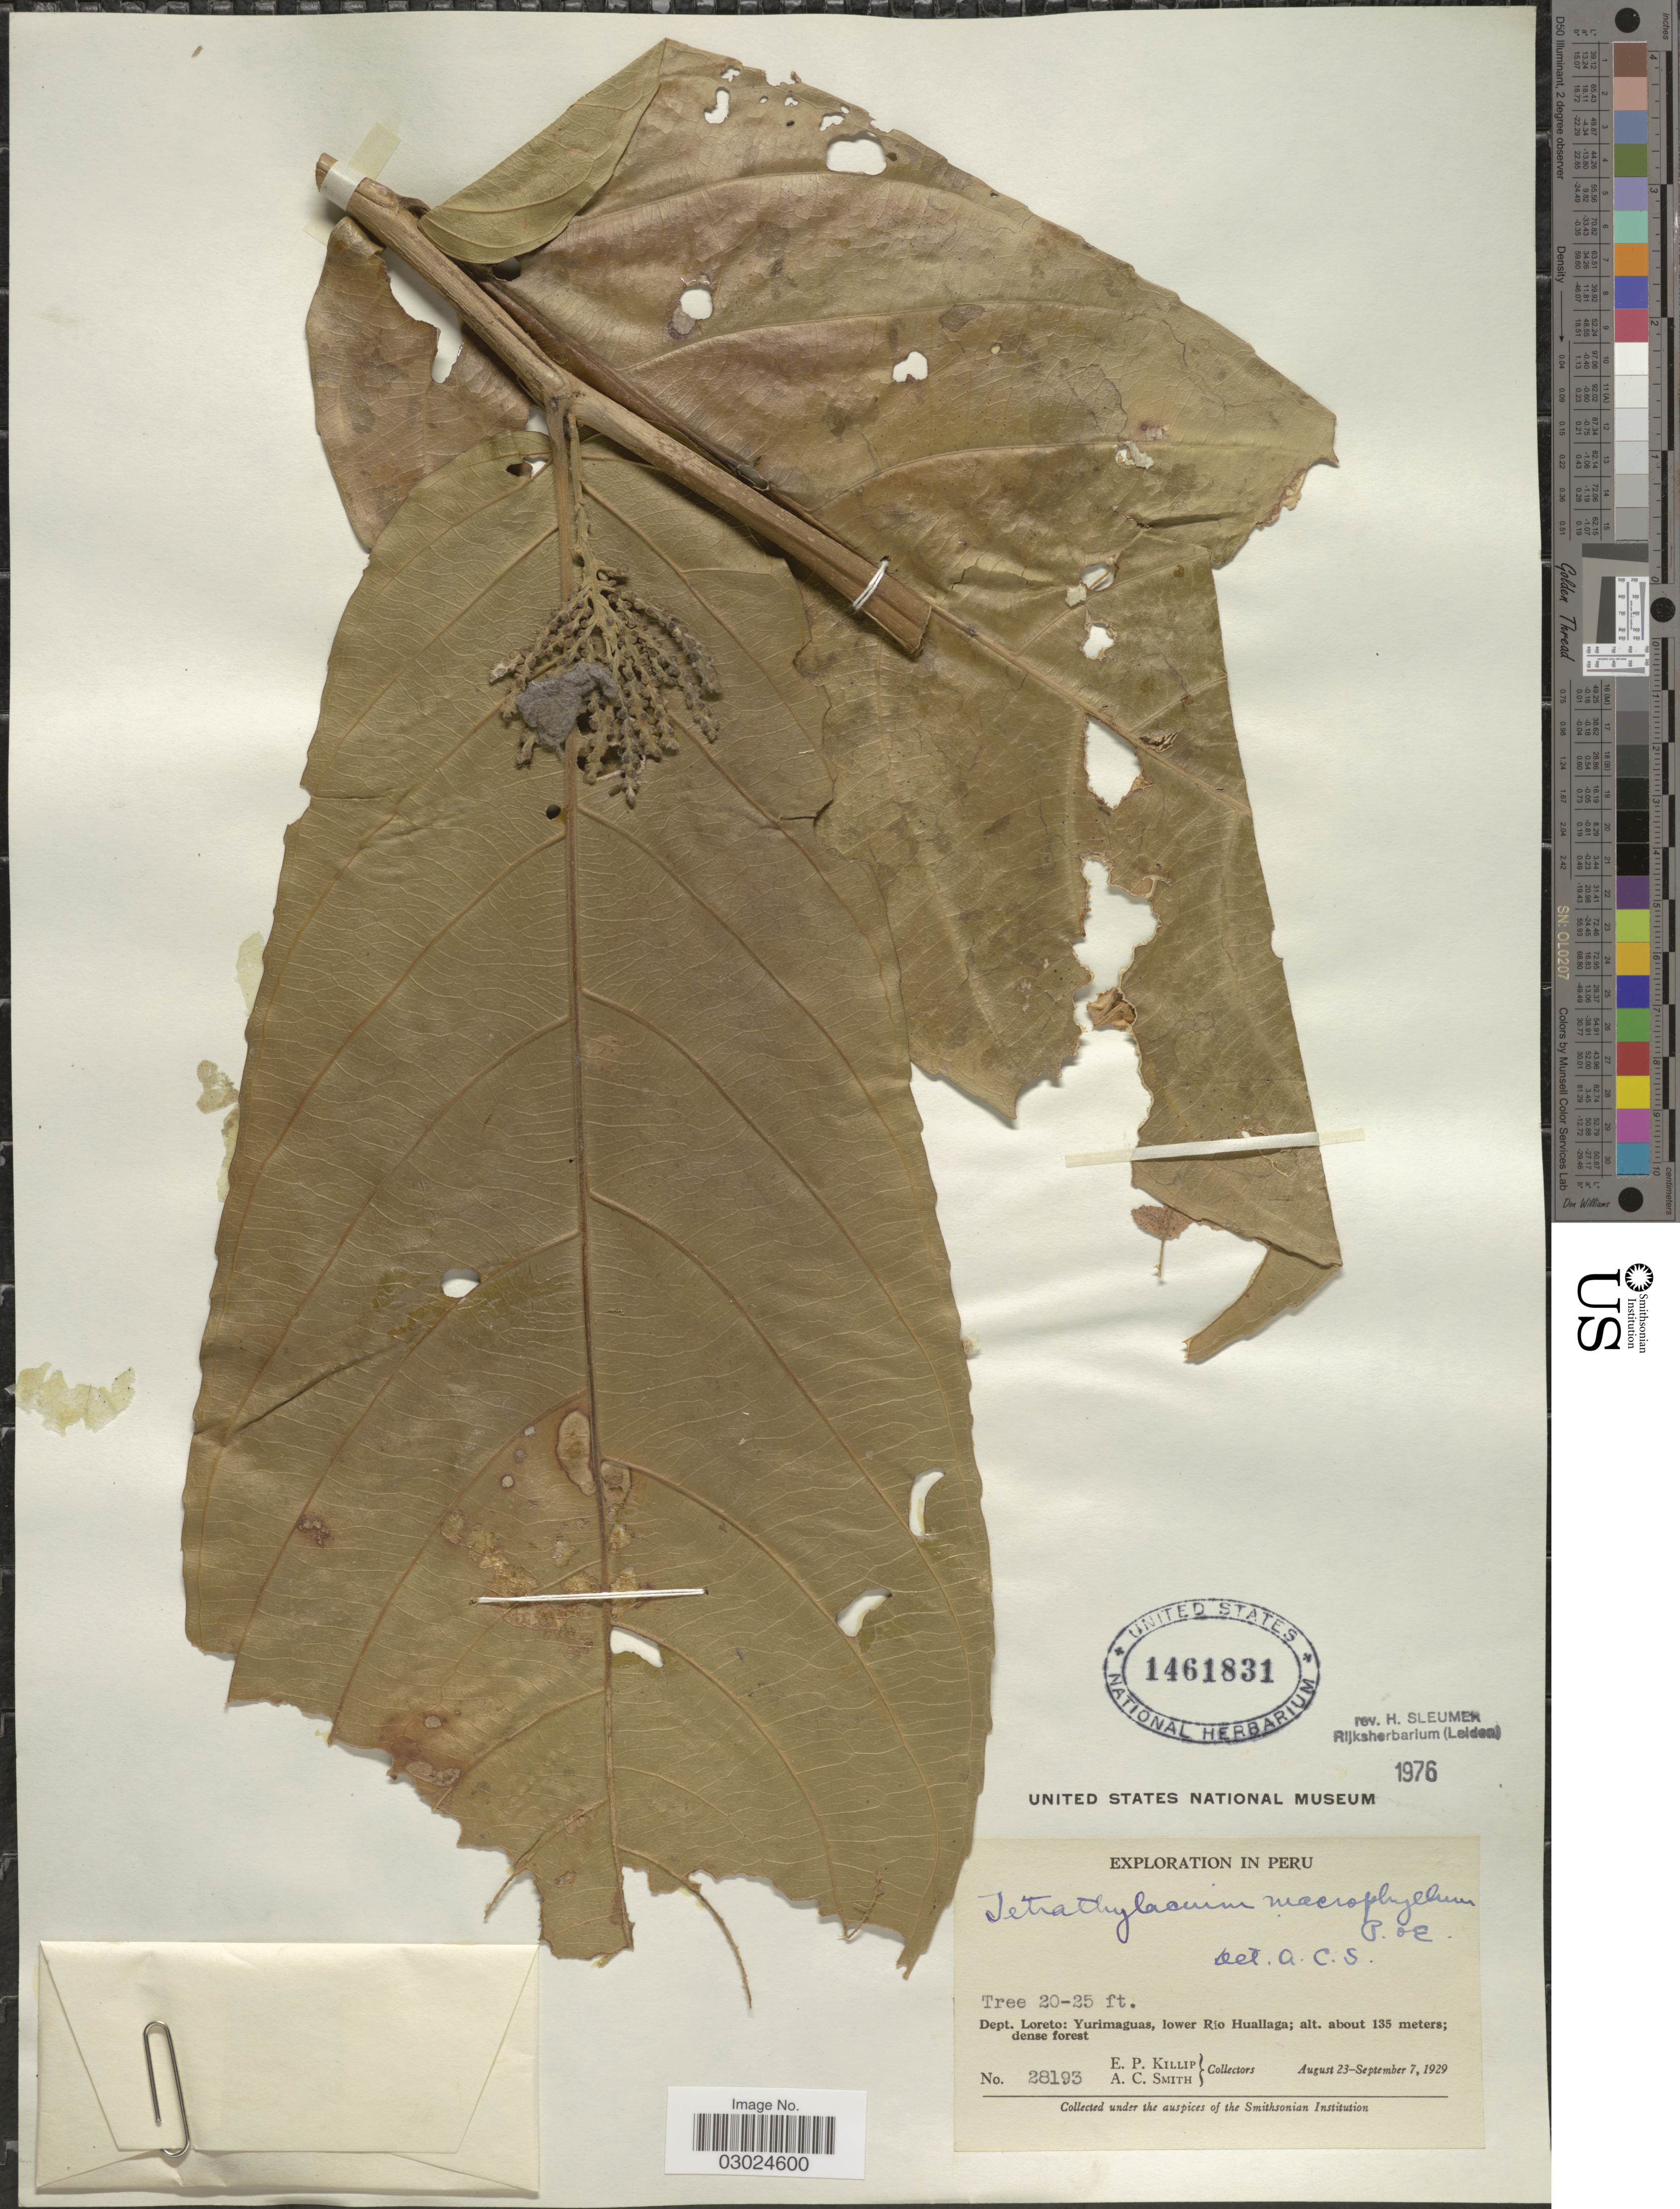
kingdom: Plantae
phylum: Tracheophyta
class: Magnoliopsida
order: Malpighiales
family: Salicaceae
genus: Tetrathylacium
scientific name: Tetrathylacium macrophyllum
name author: Poepp.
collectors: E. P. Killip & A. C. Smith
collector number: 28193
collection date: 1929-08-23/1929-09-07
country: Peru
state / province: Loreto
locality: Dept. Loreto: Yurimaguas, lower Río Huallaga.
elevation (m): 135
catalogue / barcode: US 1461831